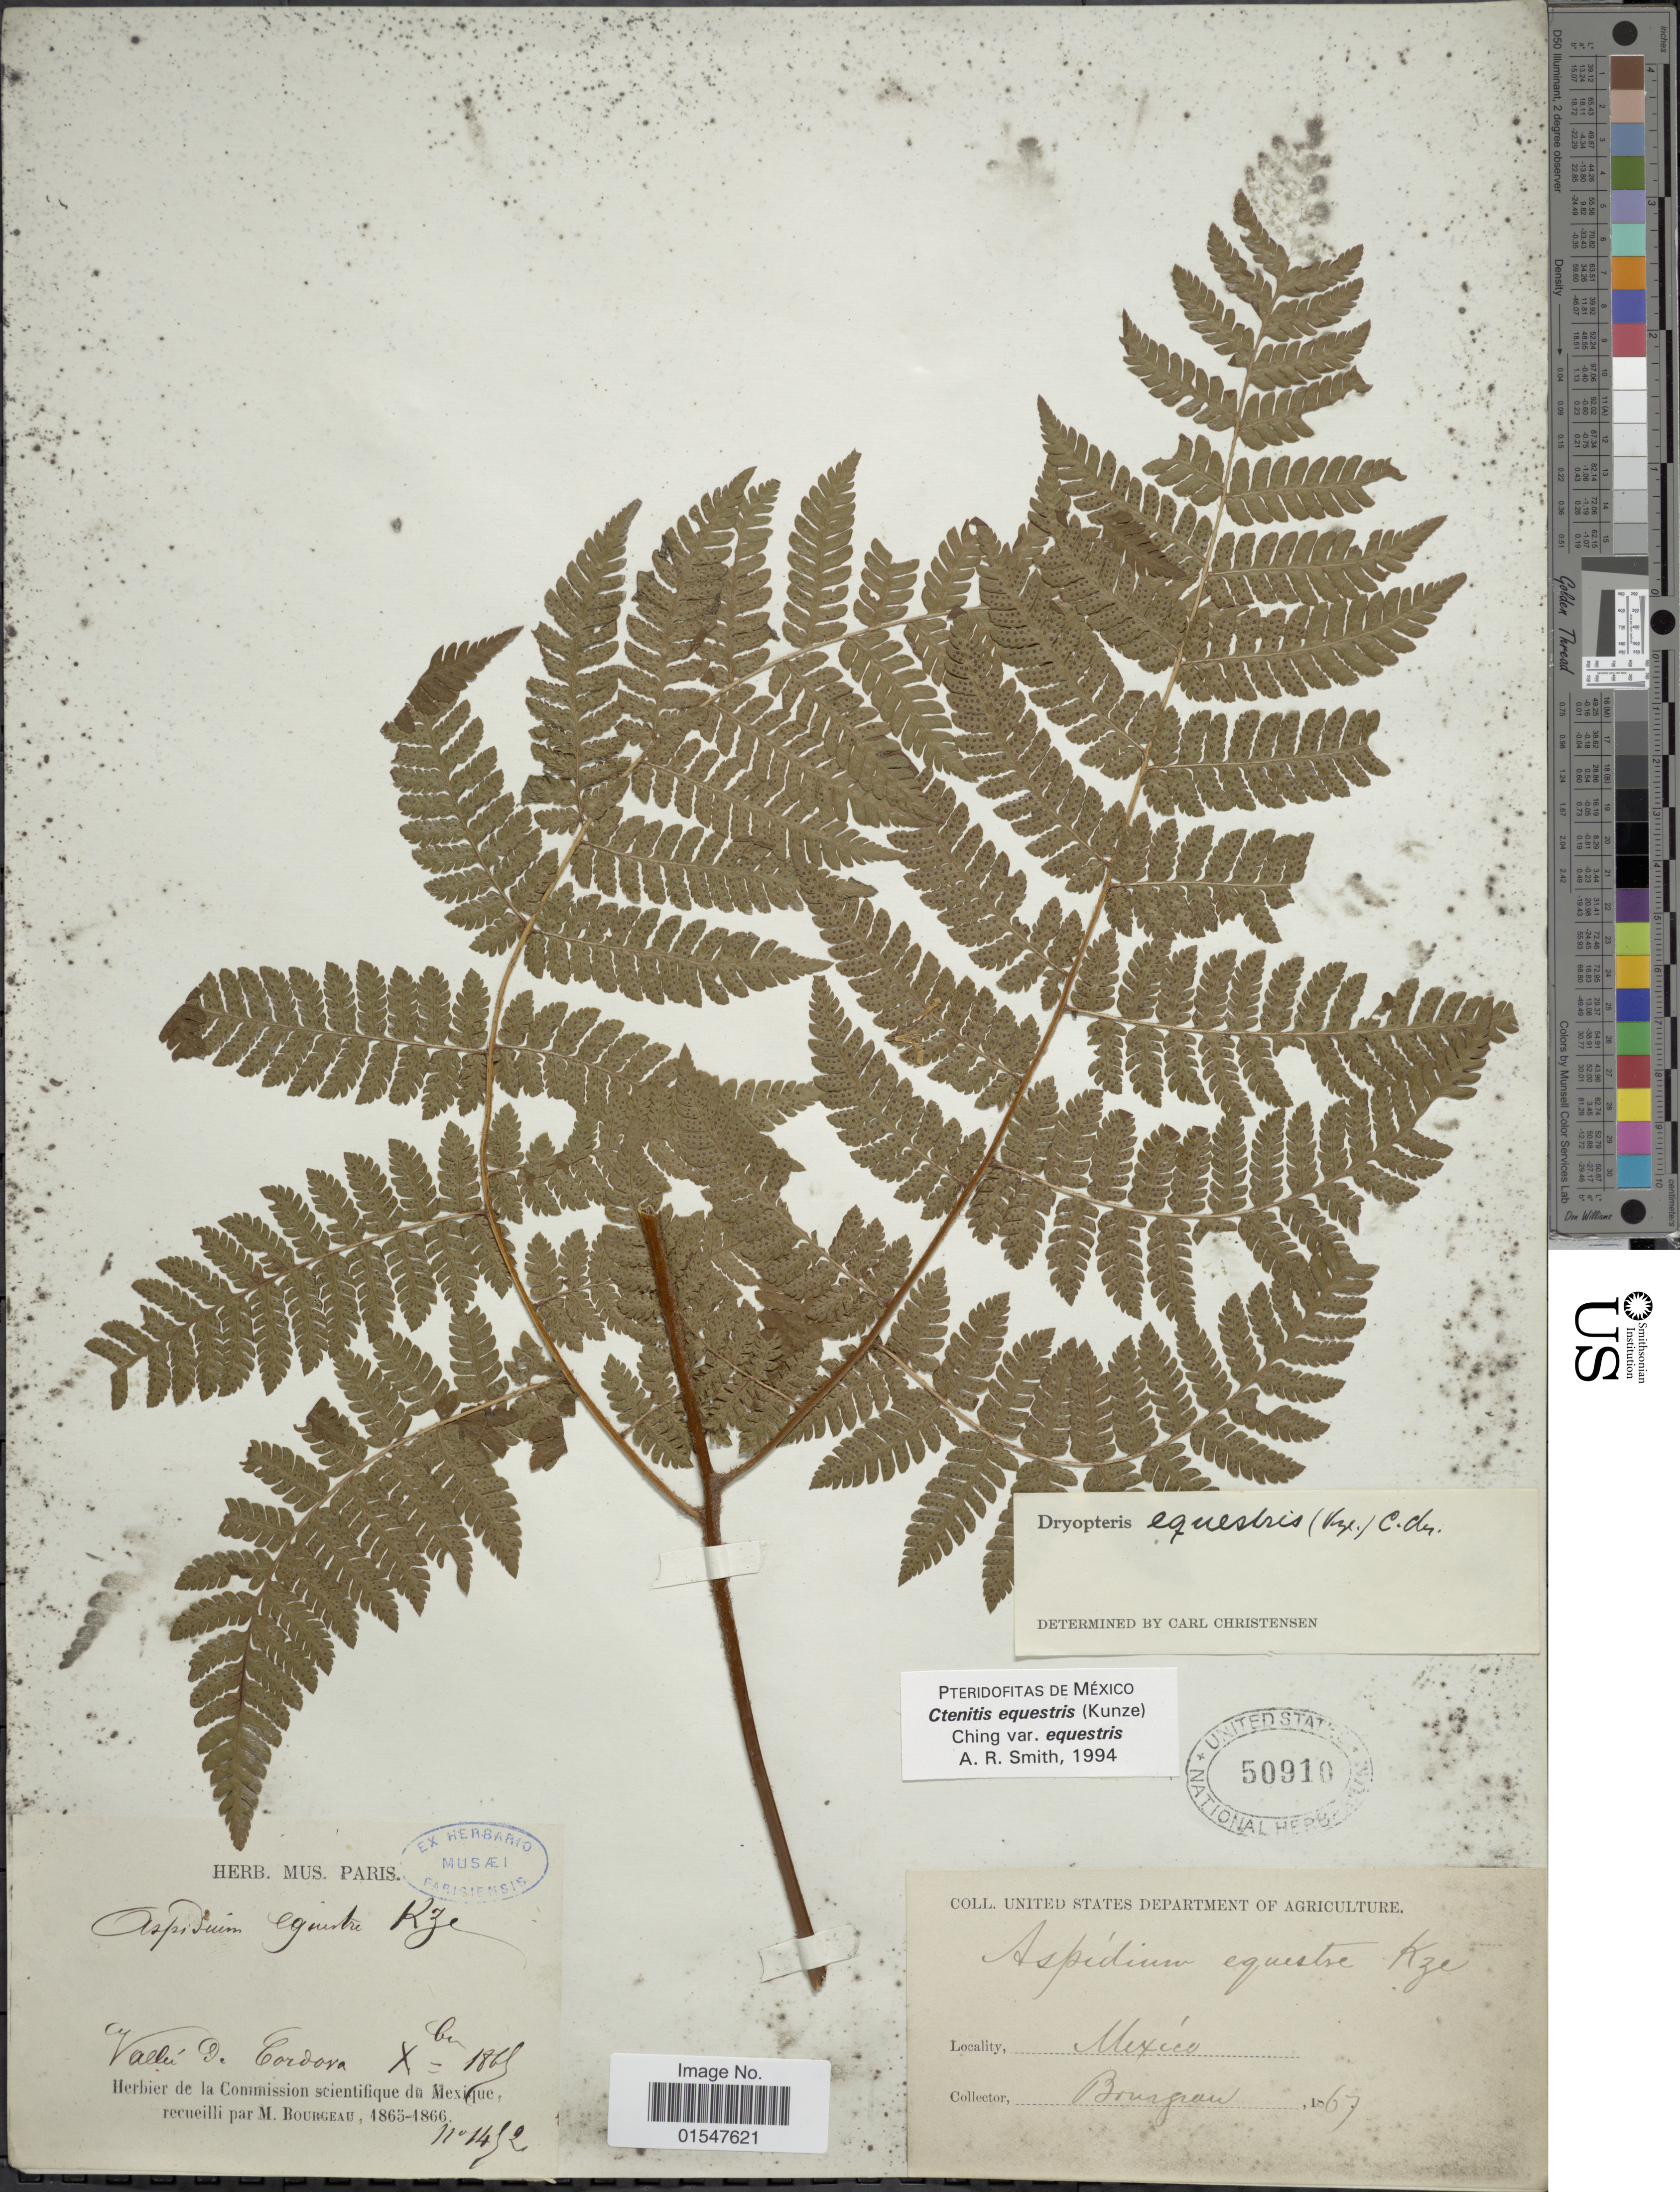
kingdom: Plantae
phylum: Tracheophyta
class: Polypodiopsida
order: Polypodiales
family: Dryopteridaceae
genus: Ctenitis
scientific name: Ctenitis equestris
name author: (Kunze) Ching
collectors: M. Bourgeau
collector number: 1472*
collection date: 1867-12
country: Mexico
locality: Vallée de Cordova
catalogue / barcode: US 50910